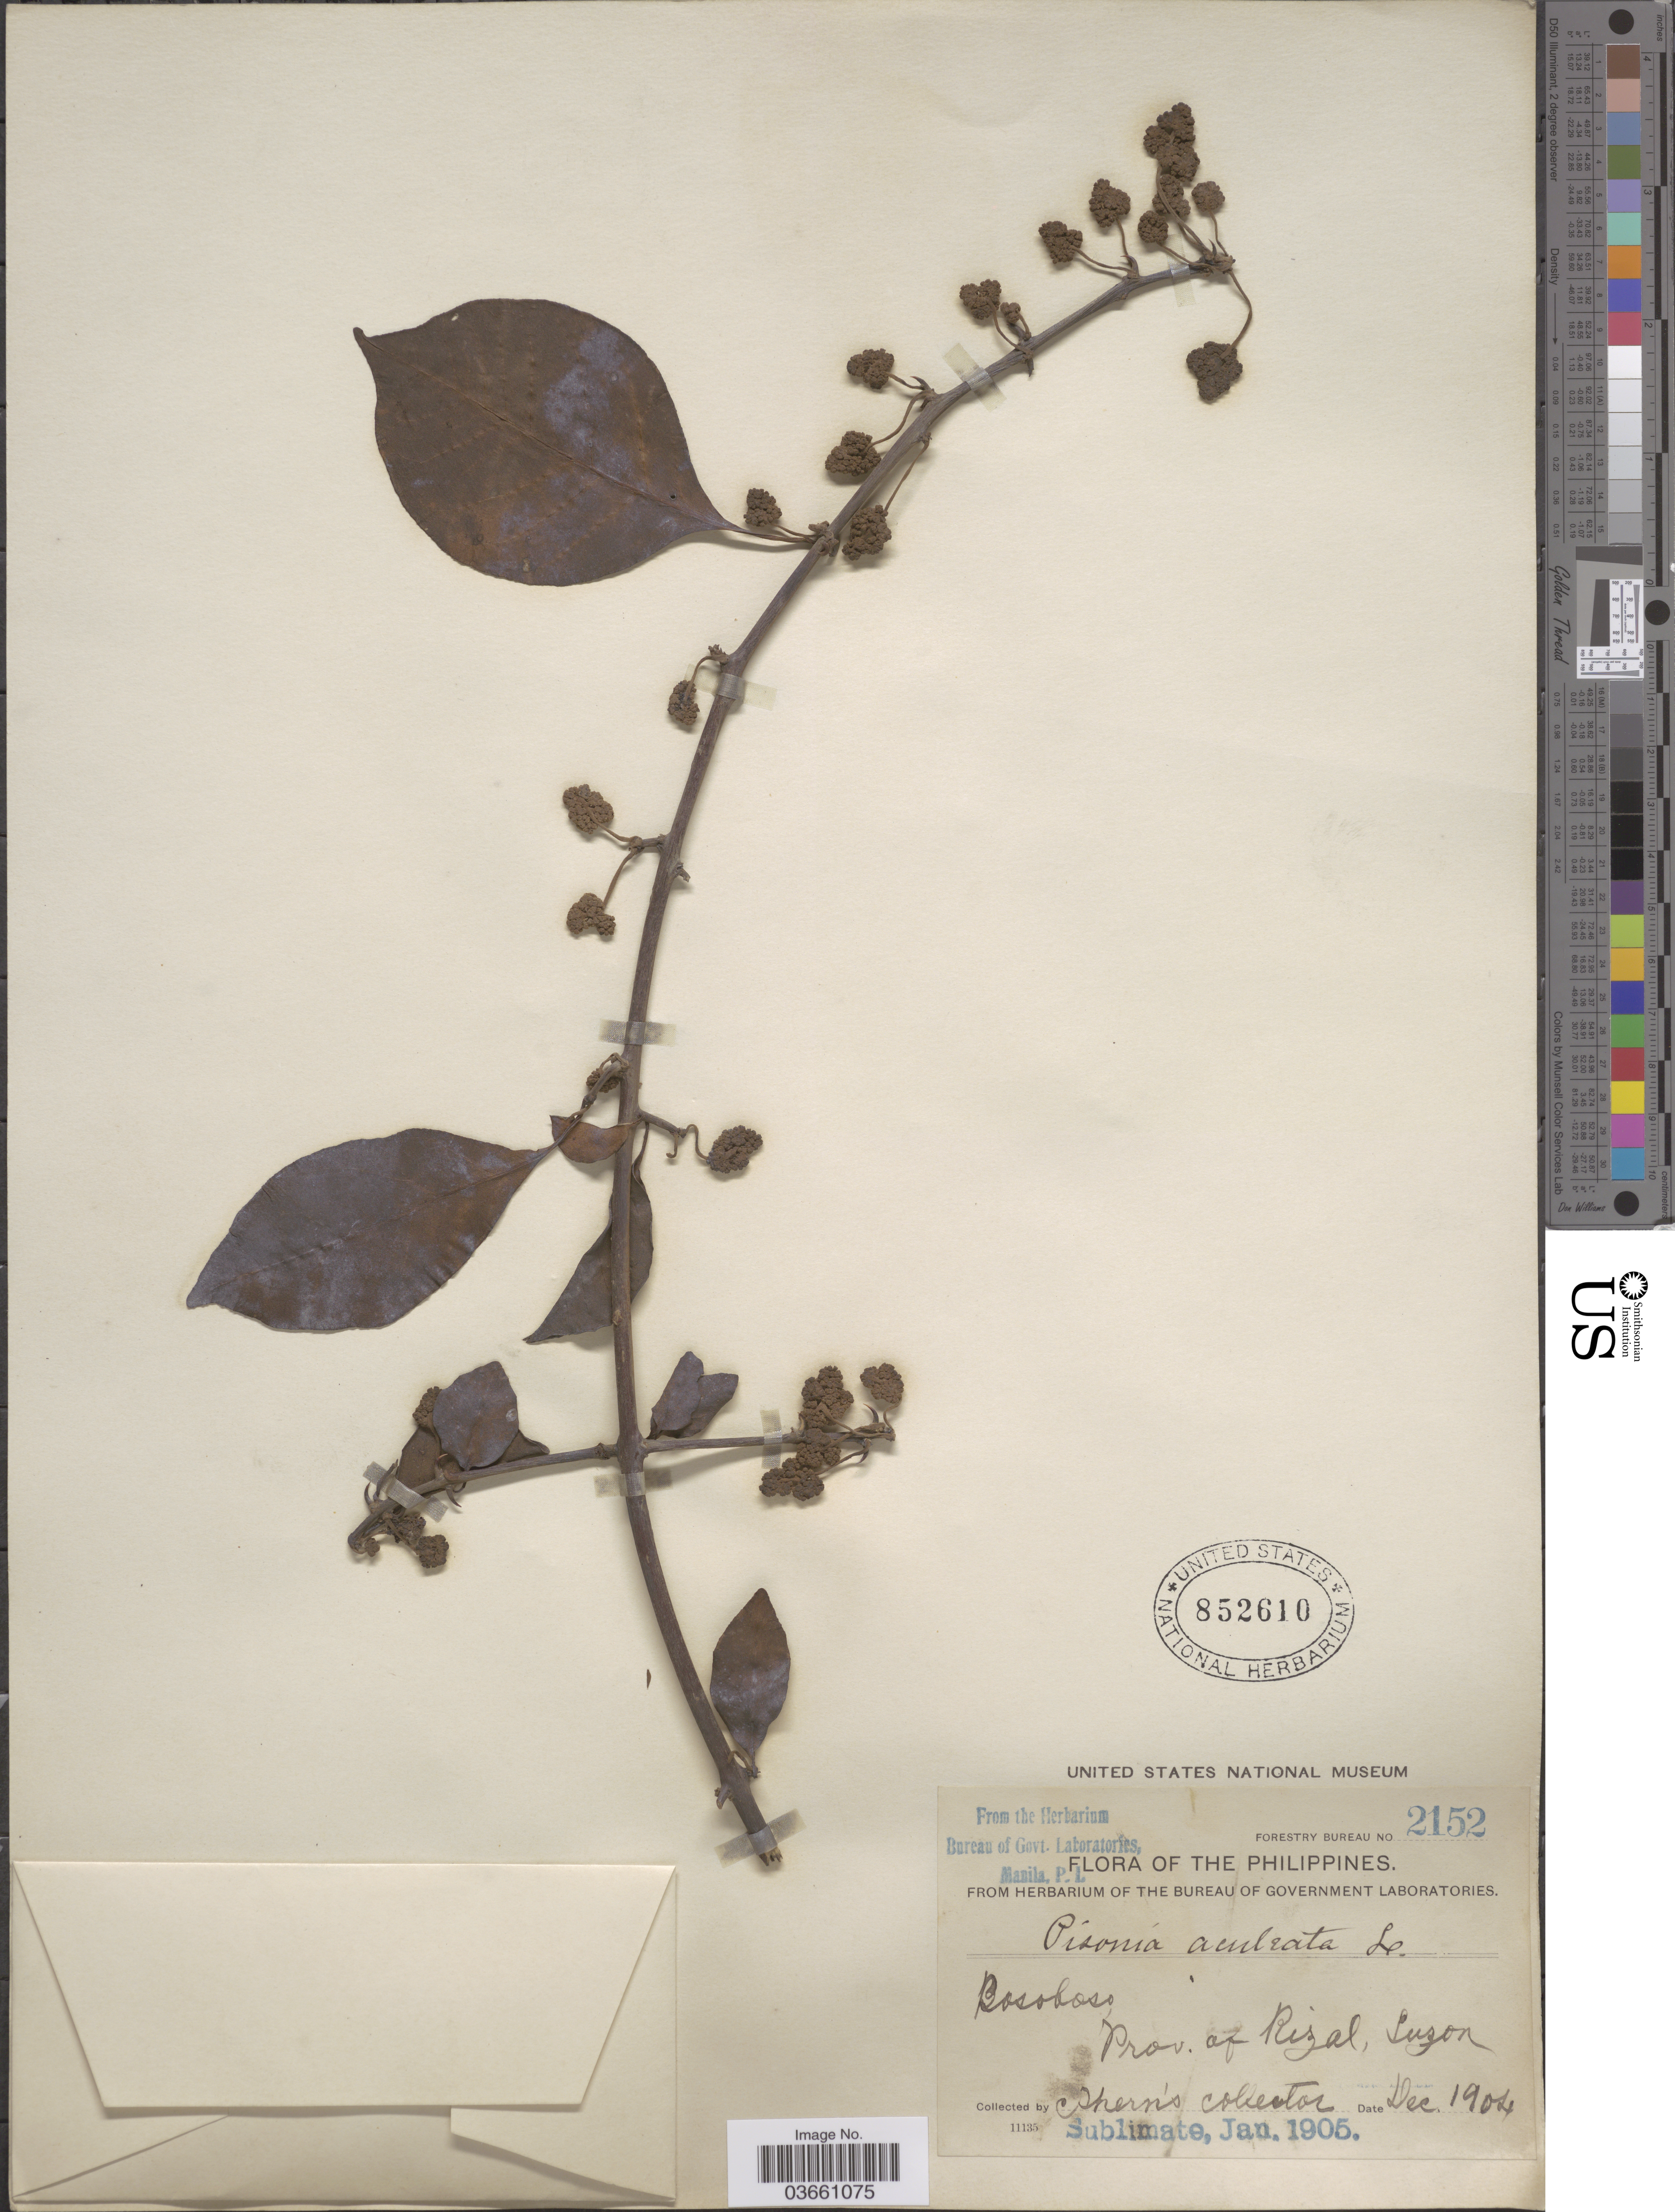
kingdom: Plantae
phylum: Tracheophyta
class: Magnoliopsida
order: Caryophyllales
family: Nyctaginaceae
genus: Pisonia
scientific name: Pisonia aculeata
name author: L.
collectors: Ahern's collector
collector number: Forestry Bureau 2152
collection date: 1904-12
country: Philippines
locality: Bosoboso, Prov. of Rizal, Luzon.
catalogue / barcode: US 852610